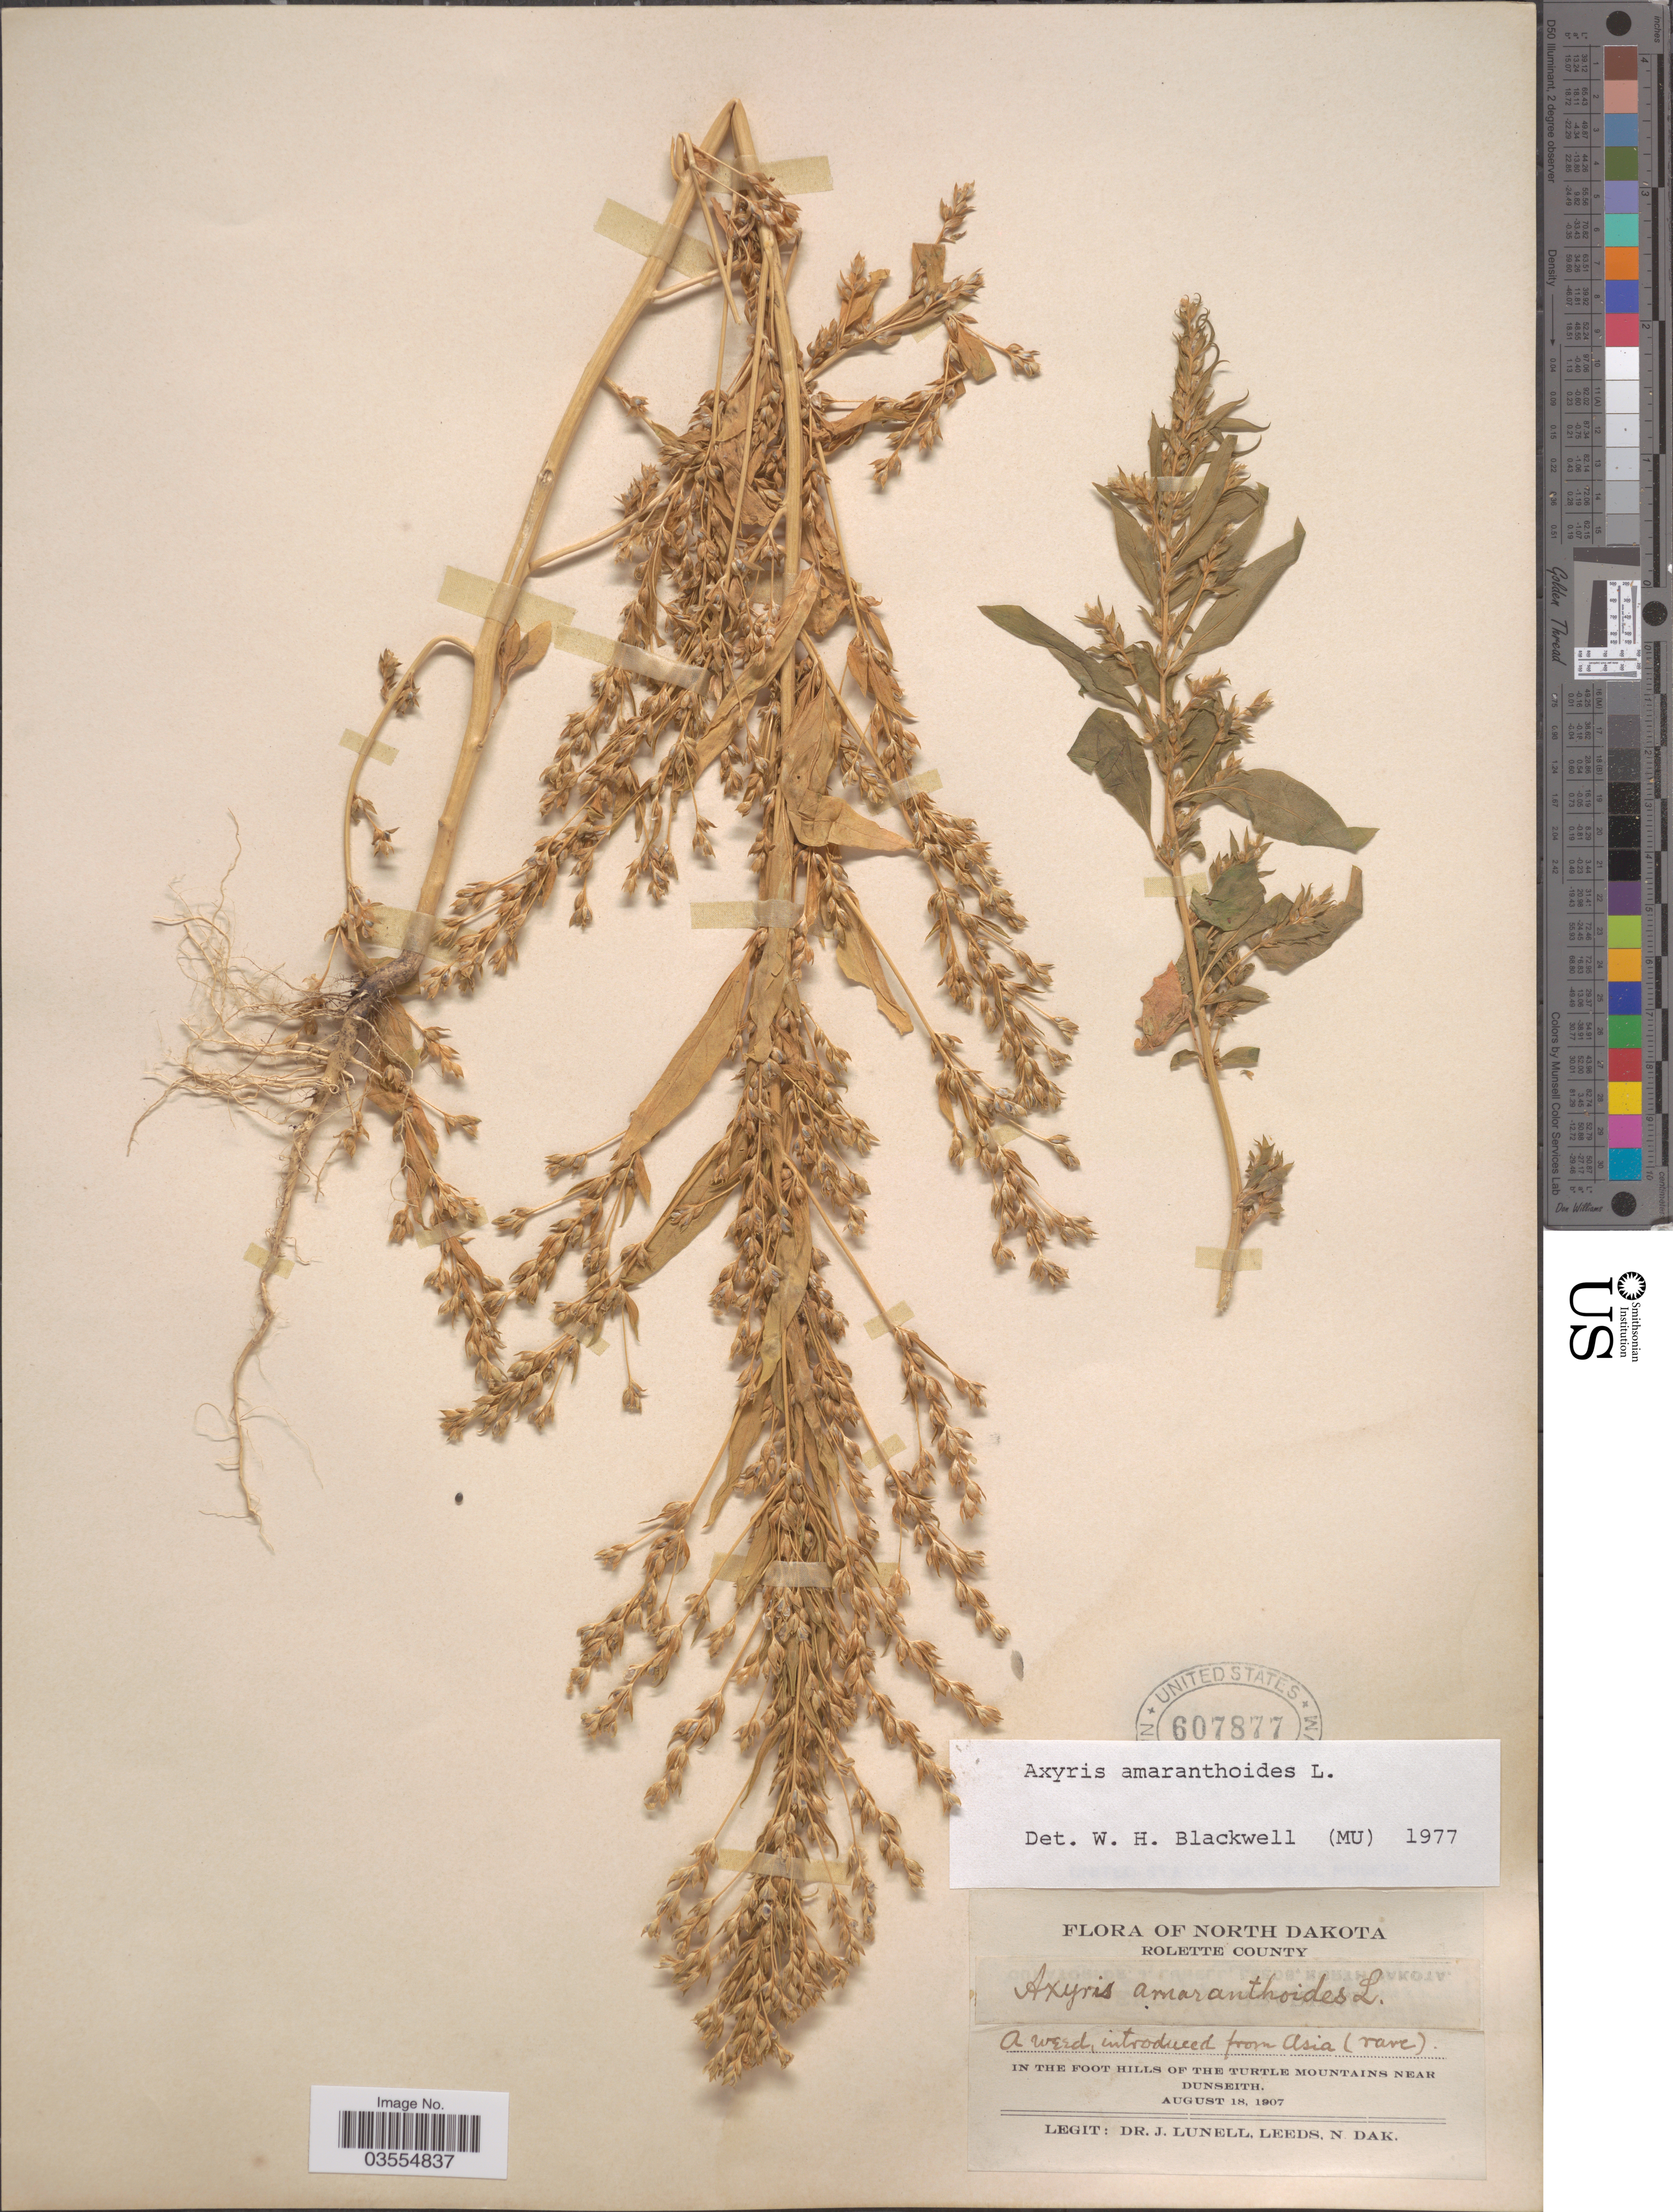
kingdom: Plantae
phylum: Tracheophyta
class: Magnoliopsida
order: Caryophyllales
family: Amaranthaceae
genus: Axyris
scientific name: Axyris amaranthoides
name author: L.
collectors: J. Lunell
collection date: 1907-08-18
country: United States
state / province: North Dakota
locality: Rolette County. In the foot hills of The Turtle Mountains near Dunseith.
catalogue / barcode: US 607877